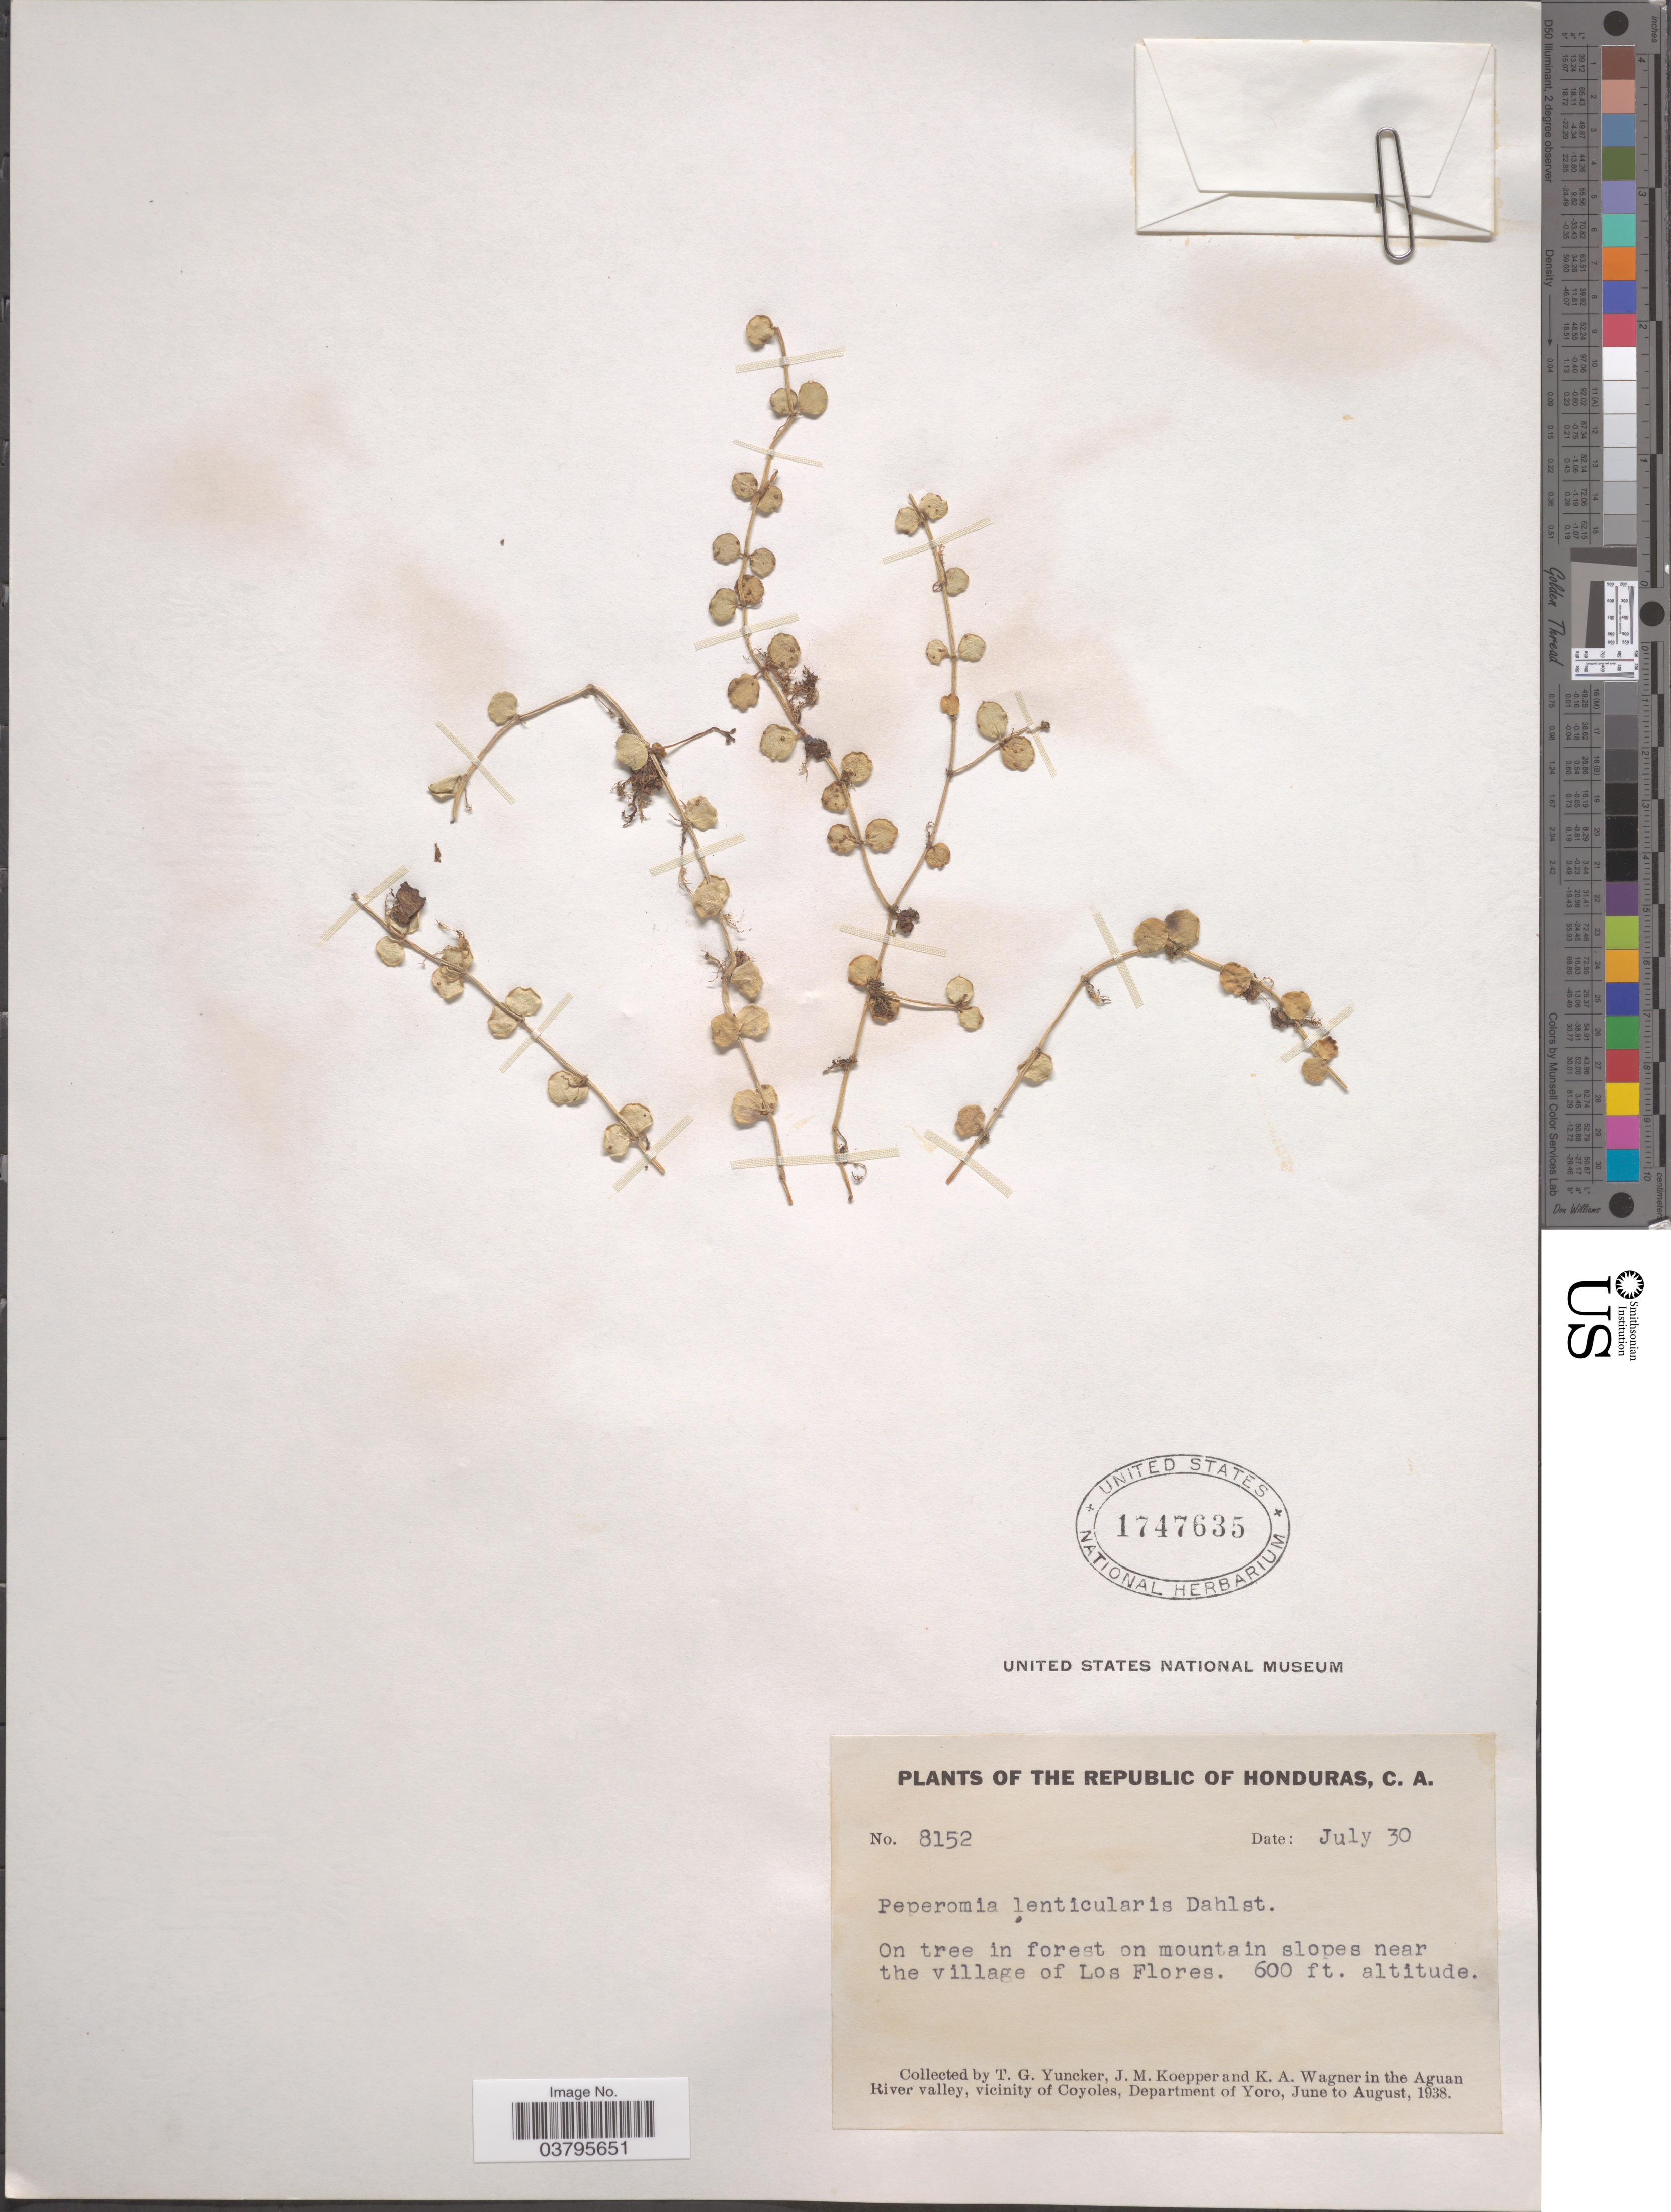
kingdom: Plantae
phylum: Tracheophyta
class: Magnoliopsida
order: Piperales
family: Piperaceae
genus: Peperomia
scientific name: Peperomia lenticularis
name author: Dahlst.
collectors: T. G. Yuncker, J. M. Koepper & K. A. Wagner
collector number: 8152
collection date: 1938-07-30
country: Honduras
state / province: Yoro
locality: The Republic of Honduras. Near the village of Los Flores. In the Aguan River valley, vicinity of Coyoles, Department of Yoro.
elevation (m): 183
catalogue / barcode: US 1747635